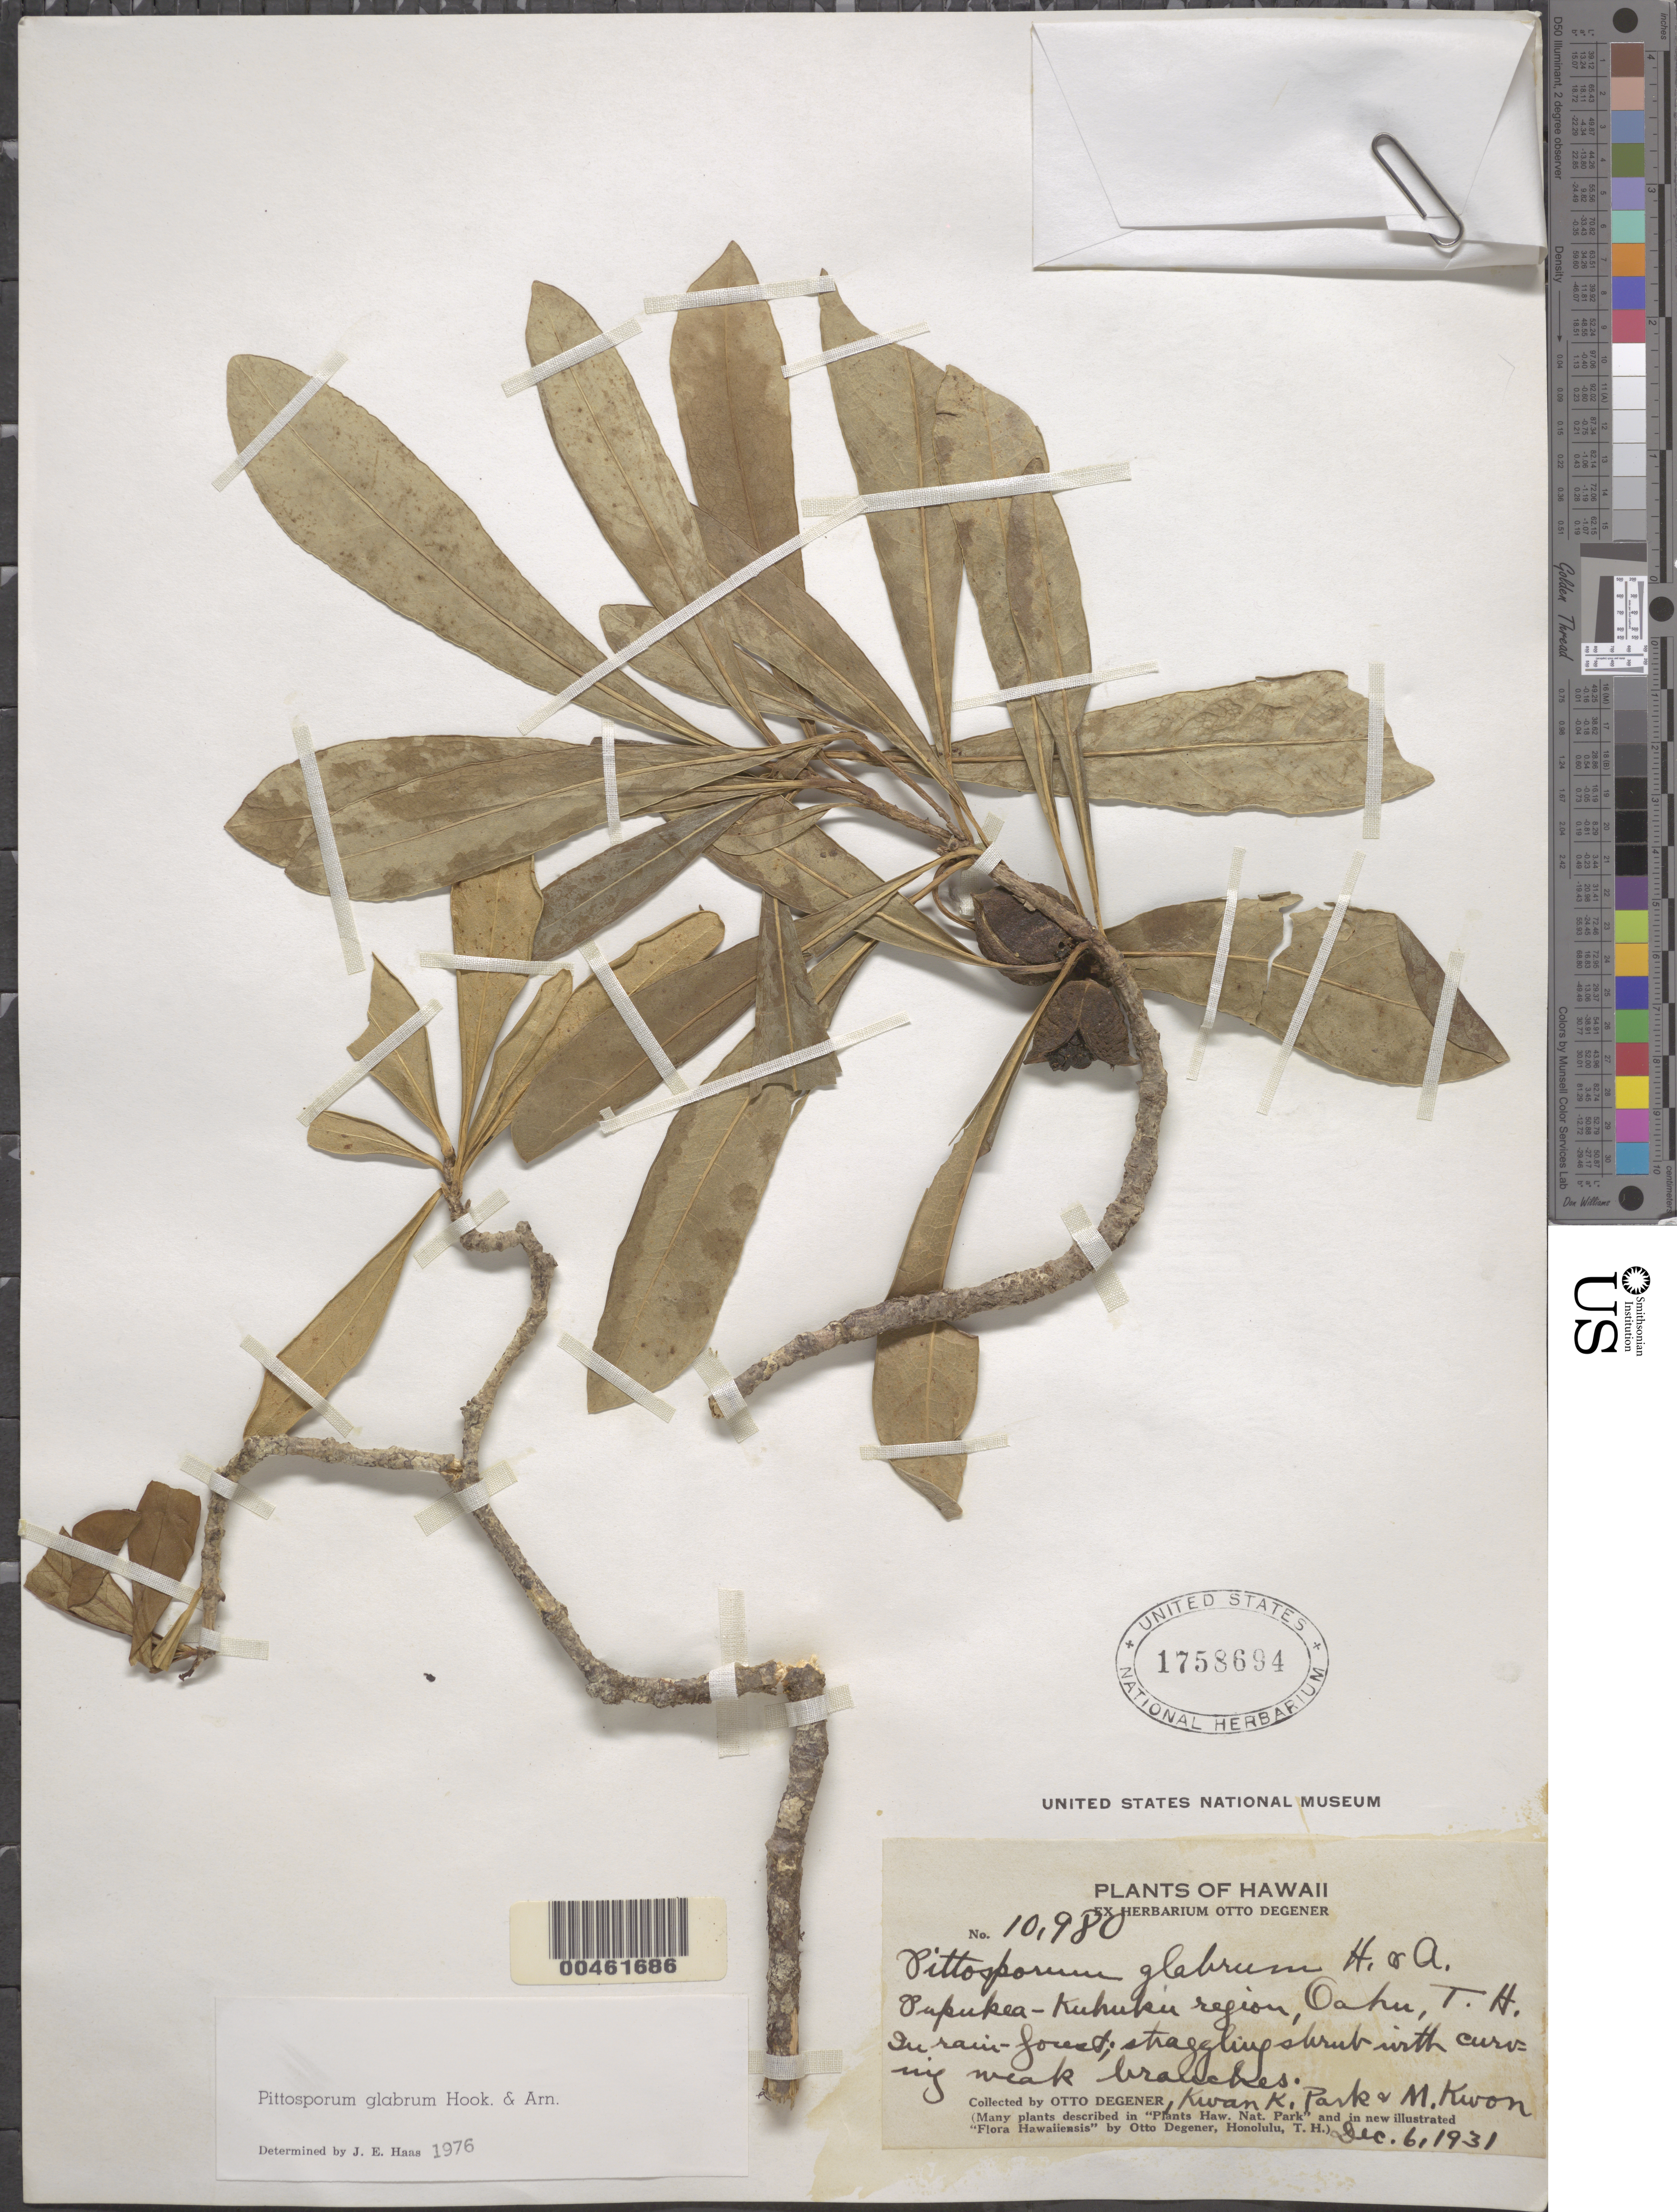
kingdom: Plantae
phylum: Tracheophyta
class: Magnoliopsida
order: Apiales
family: Pittosporaceae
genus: Pittosporum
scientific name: Pittosporum glabrum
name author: Hook. & Arn.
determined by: Haas, J. E.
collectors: O. Degener, K. Park & M. Kwon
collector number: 10980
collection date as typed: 6 Dec 1931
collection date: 1931-12-06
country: United States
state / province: Hawaii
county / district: Honolulu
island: Oahu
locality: Pupukea-Kuhuku region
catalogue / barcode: US 1758694